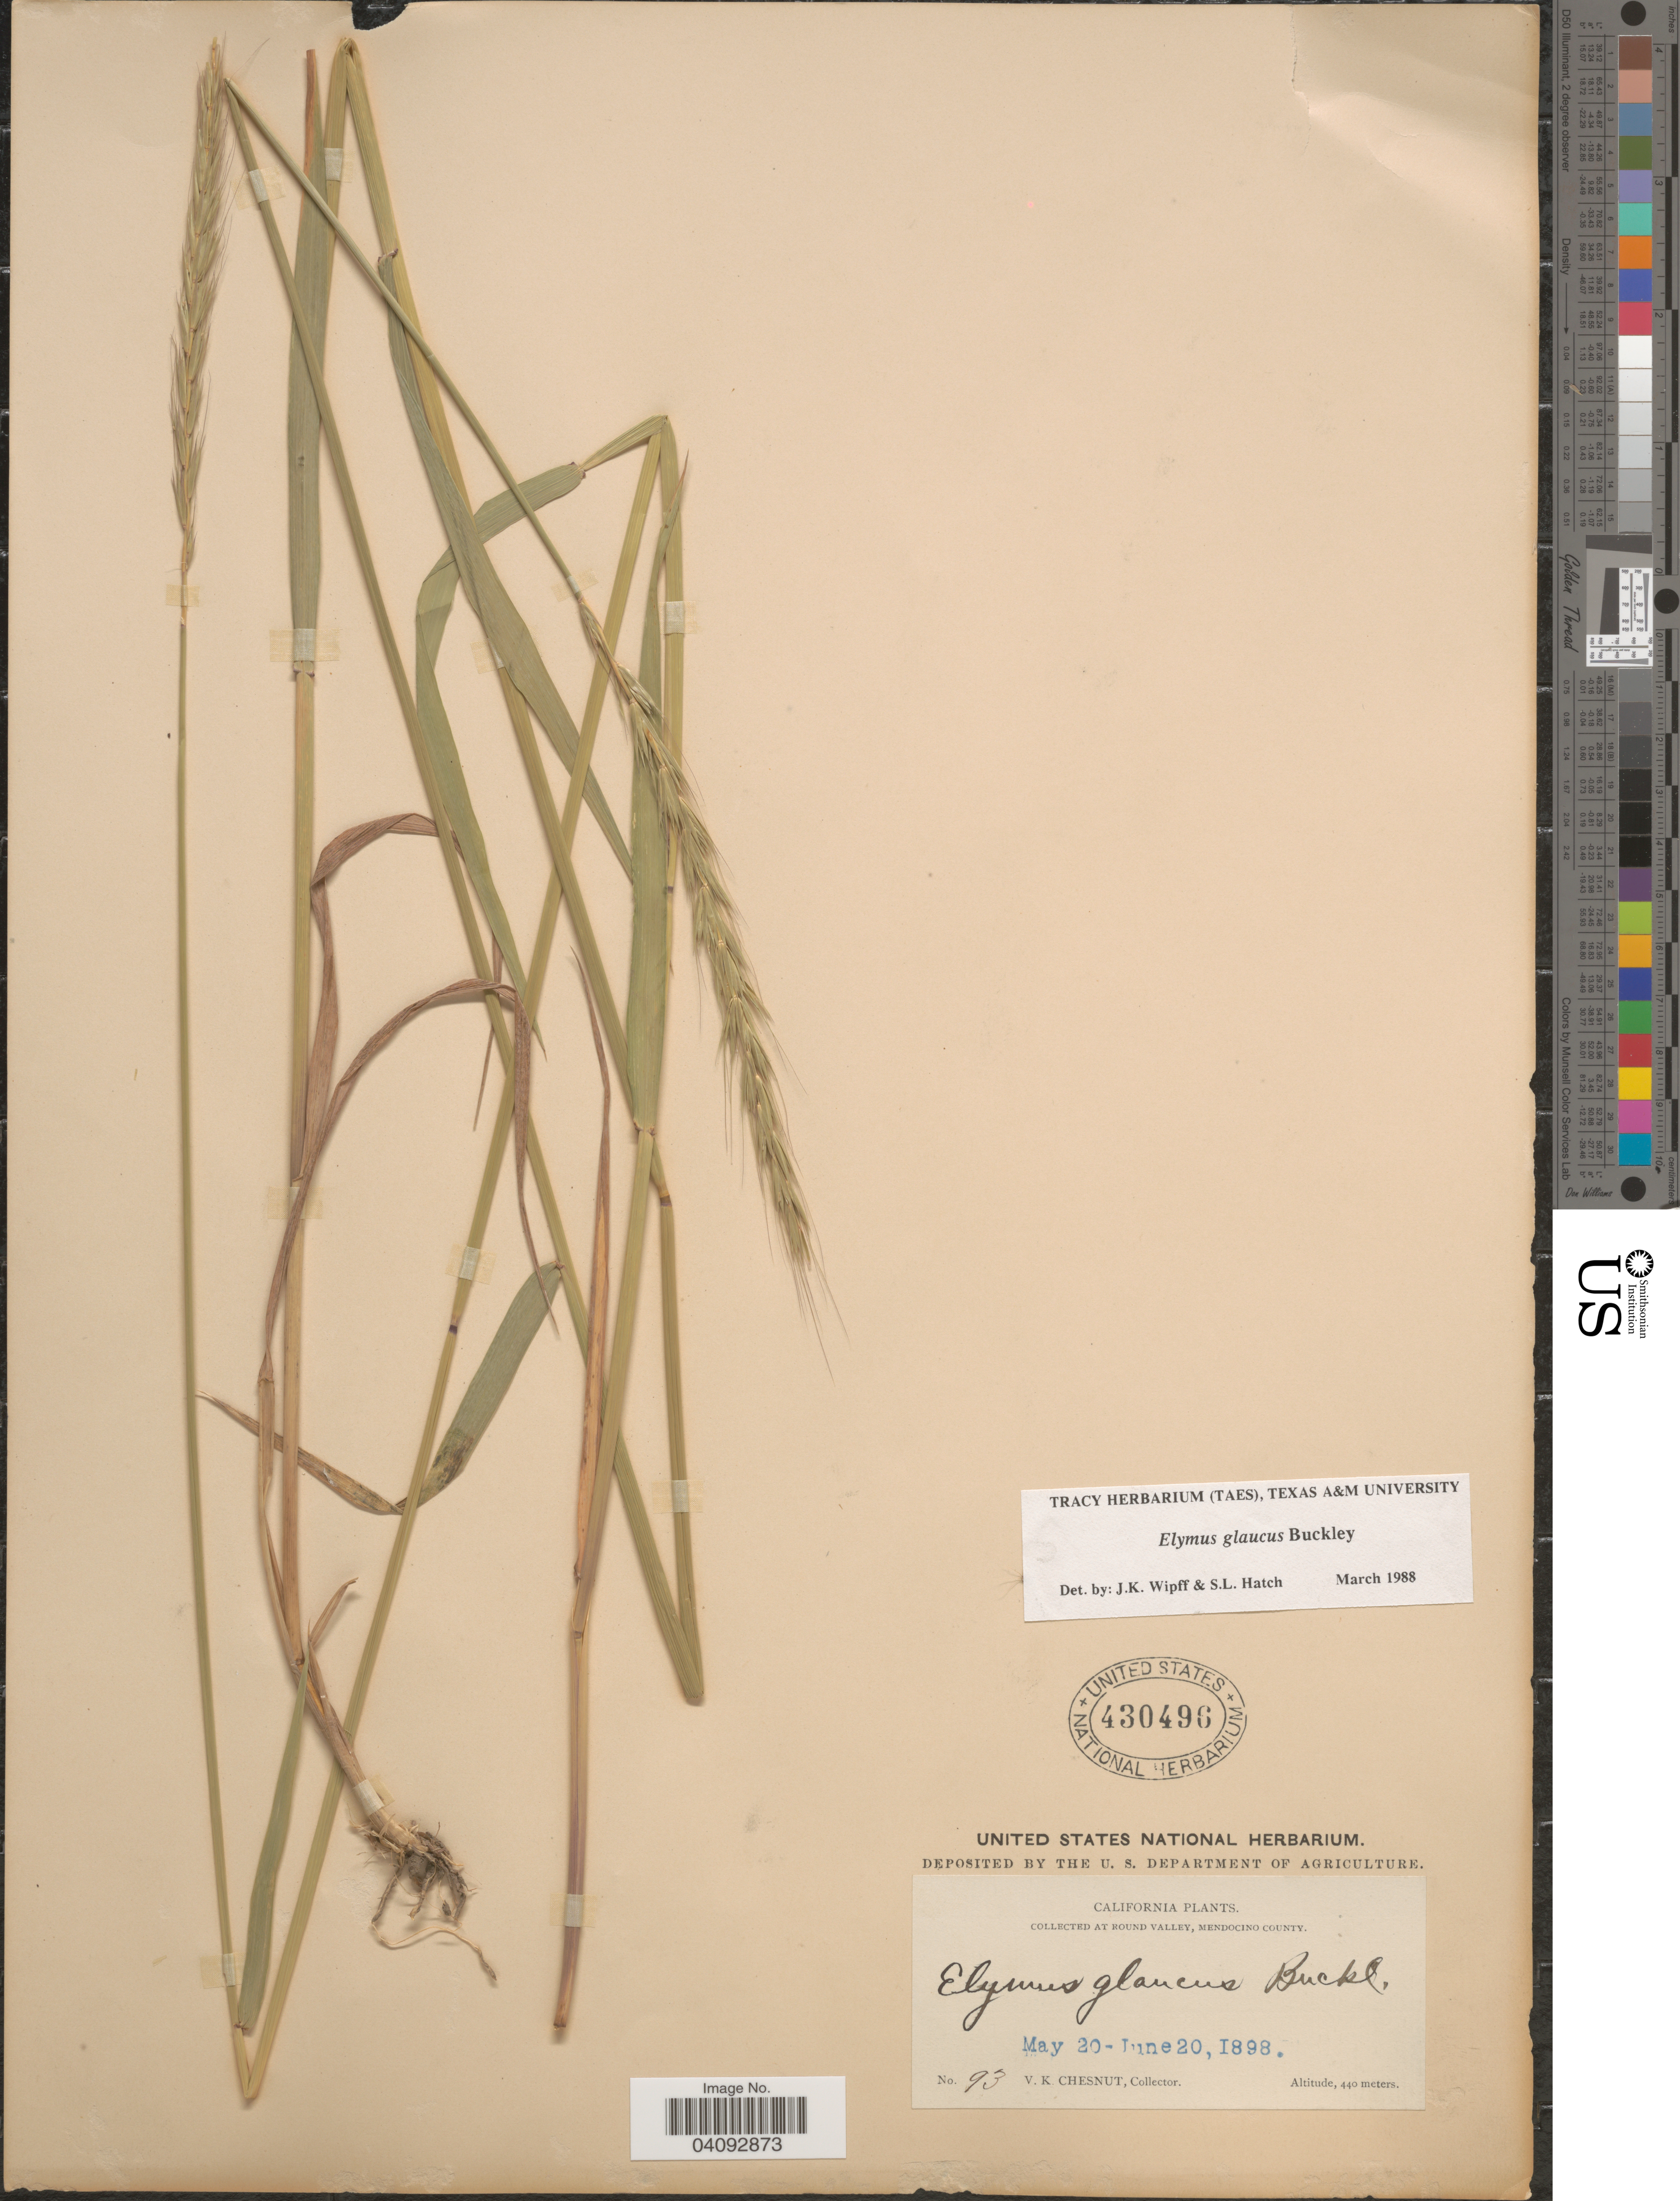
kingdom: Plantae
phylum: Tracheophyta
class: Liliopsida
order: Poales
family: Poaceae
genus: Elymus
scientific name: Elymus glaucus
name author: Buckley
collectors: V. K. Chestnut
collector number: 93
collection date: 1898-05-20/1898-06-20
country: United States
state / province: California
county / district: Mendocino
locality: At Round Valley, Mendocino County.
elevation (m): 440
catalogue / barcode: US 430496